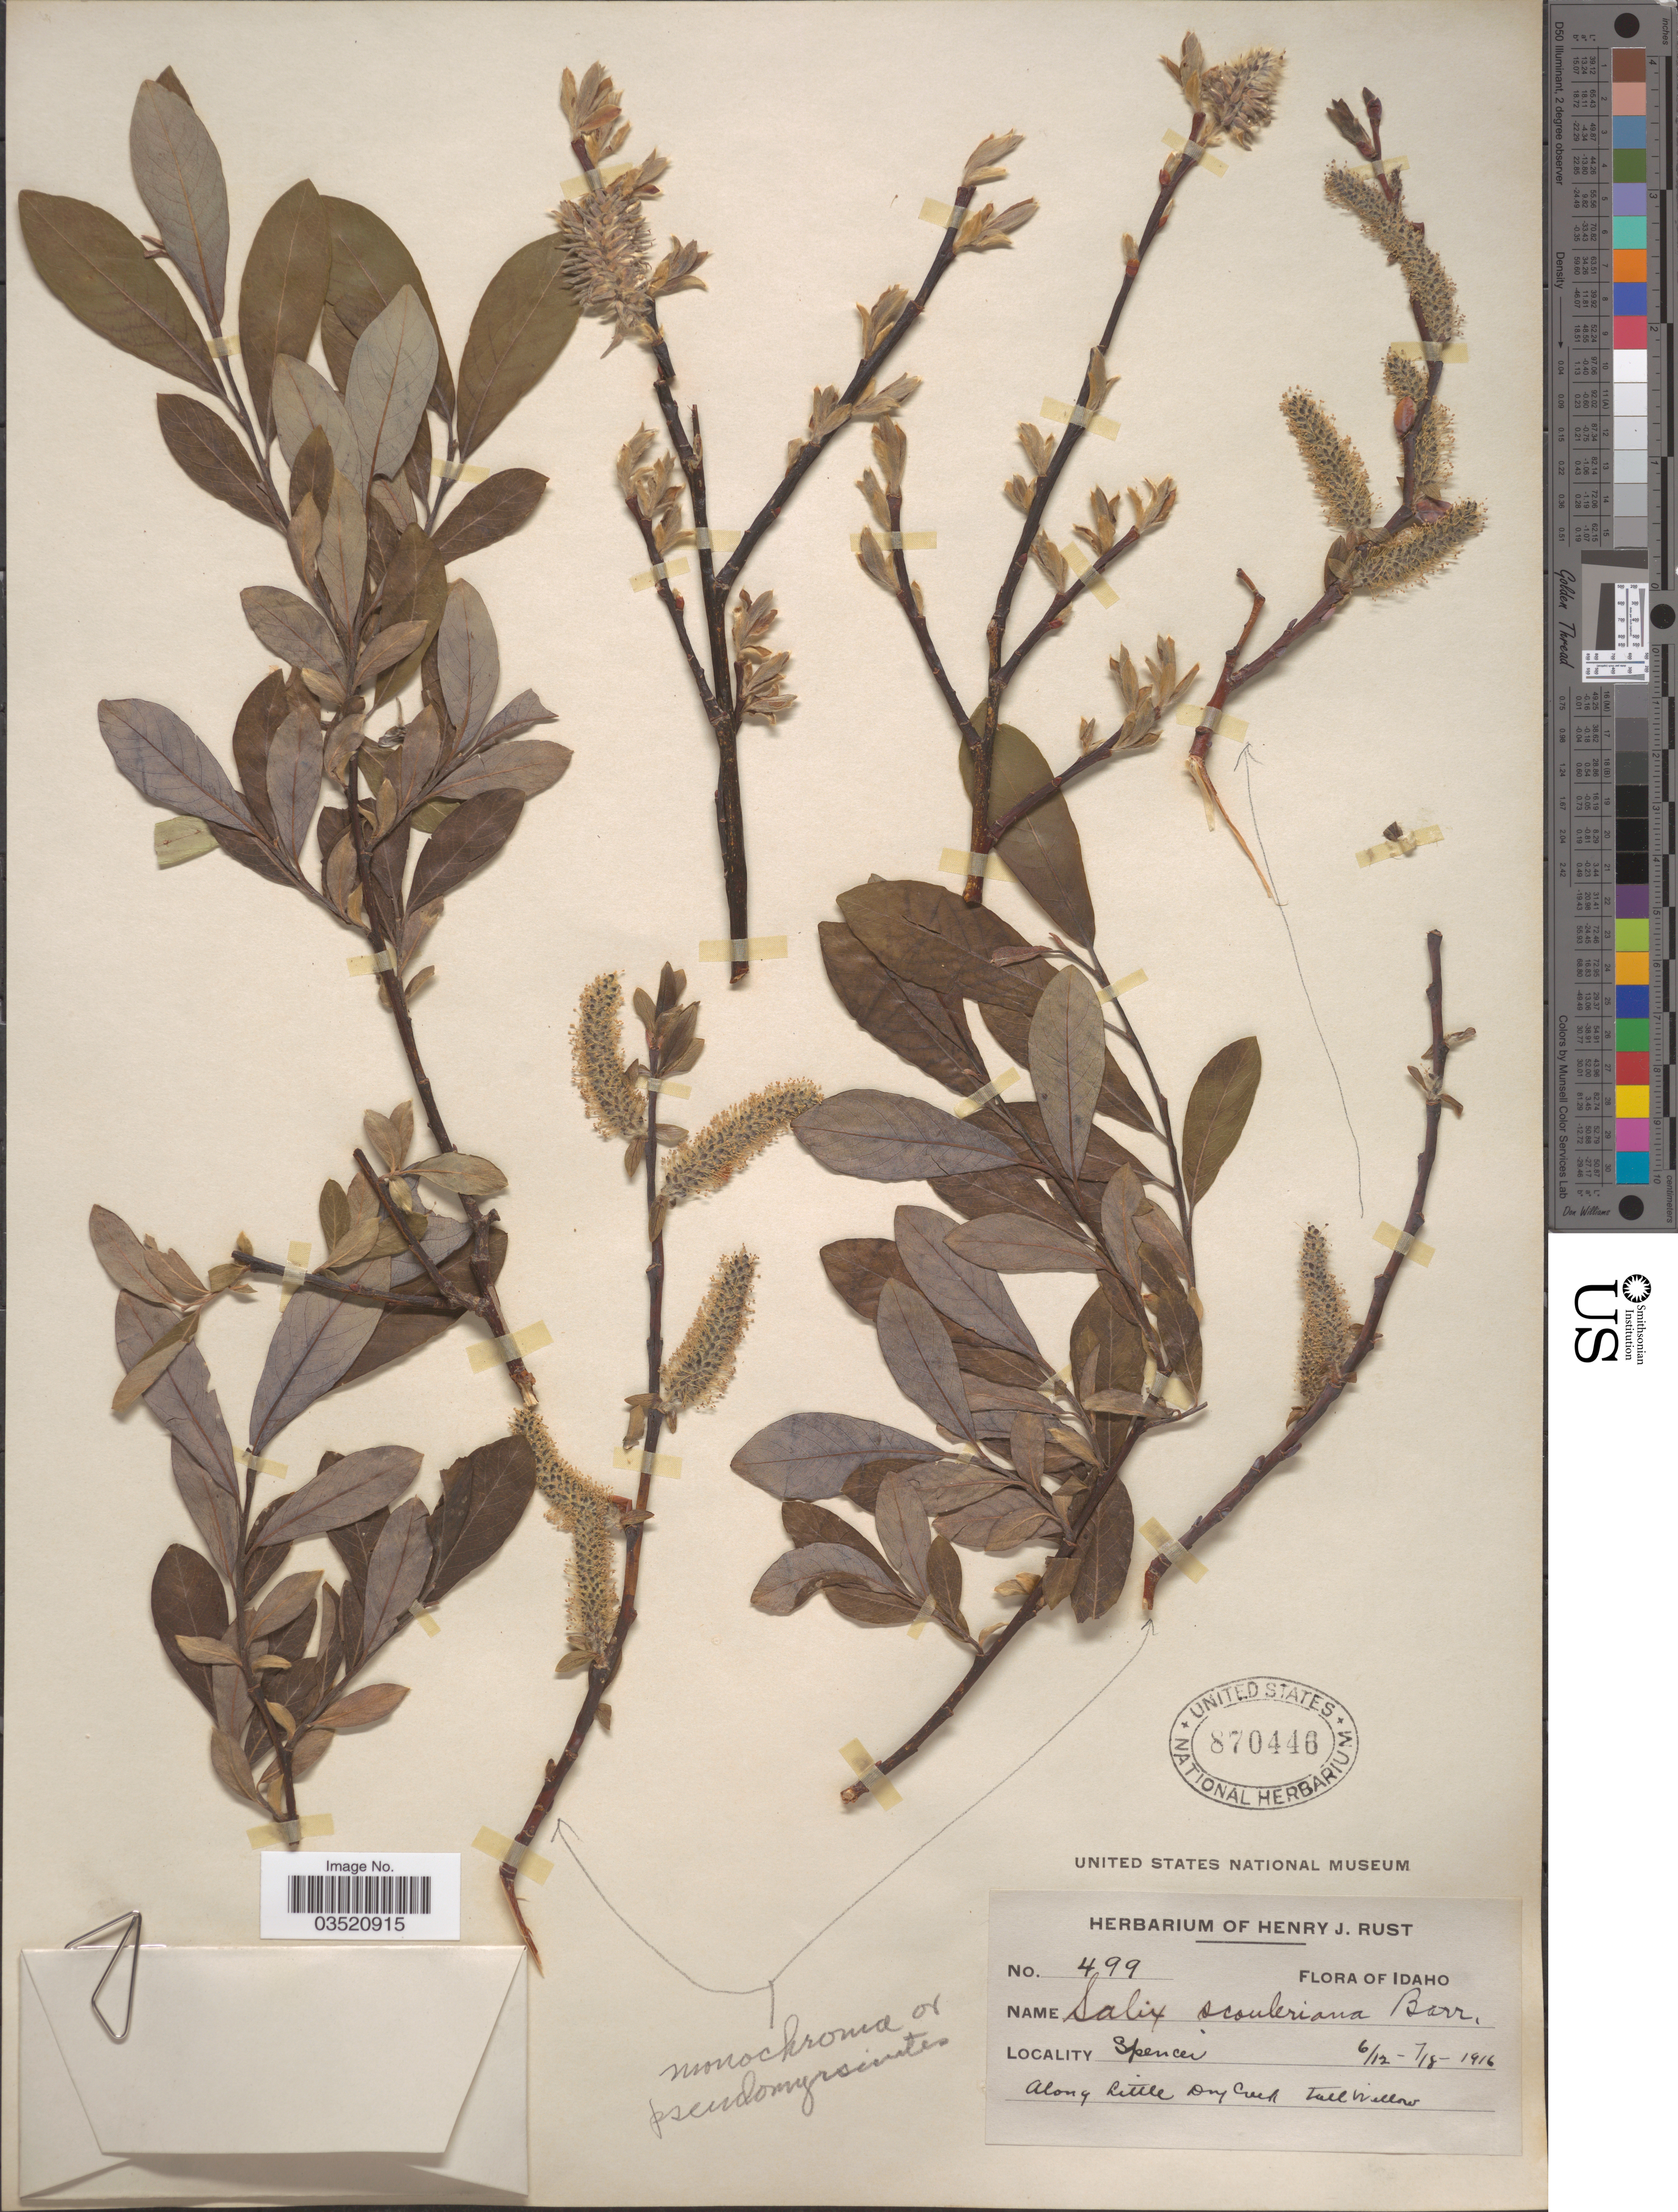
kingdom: Plantae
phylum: Tracheophyta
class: Magnoliopsida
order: Malpighiales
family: Salicaceae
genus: Salix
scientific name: Salix scouleriana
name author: Barratt ex Hook.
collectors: ex herb. Henry J. Rust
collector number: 499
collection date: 1916-06-12/1916-07-18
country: United States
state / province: Idaho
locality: Spencer. Along Little Dry Creek.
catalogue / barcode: US 870446